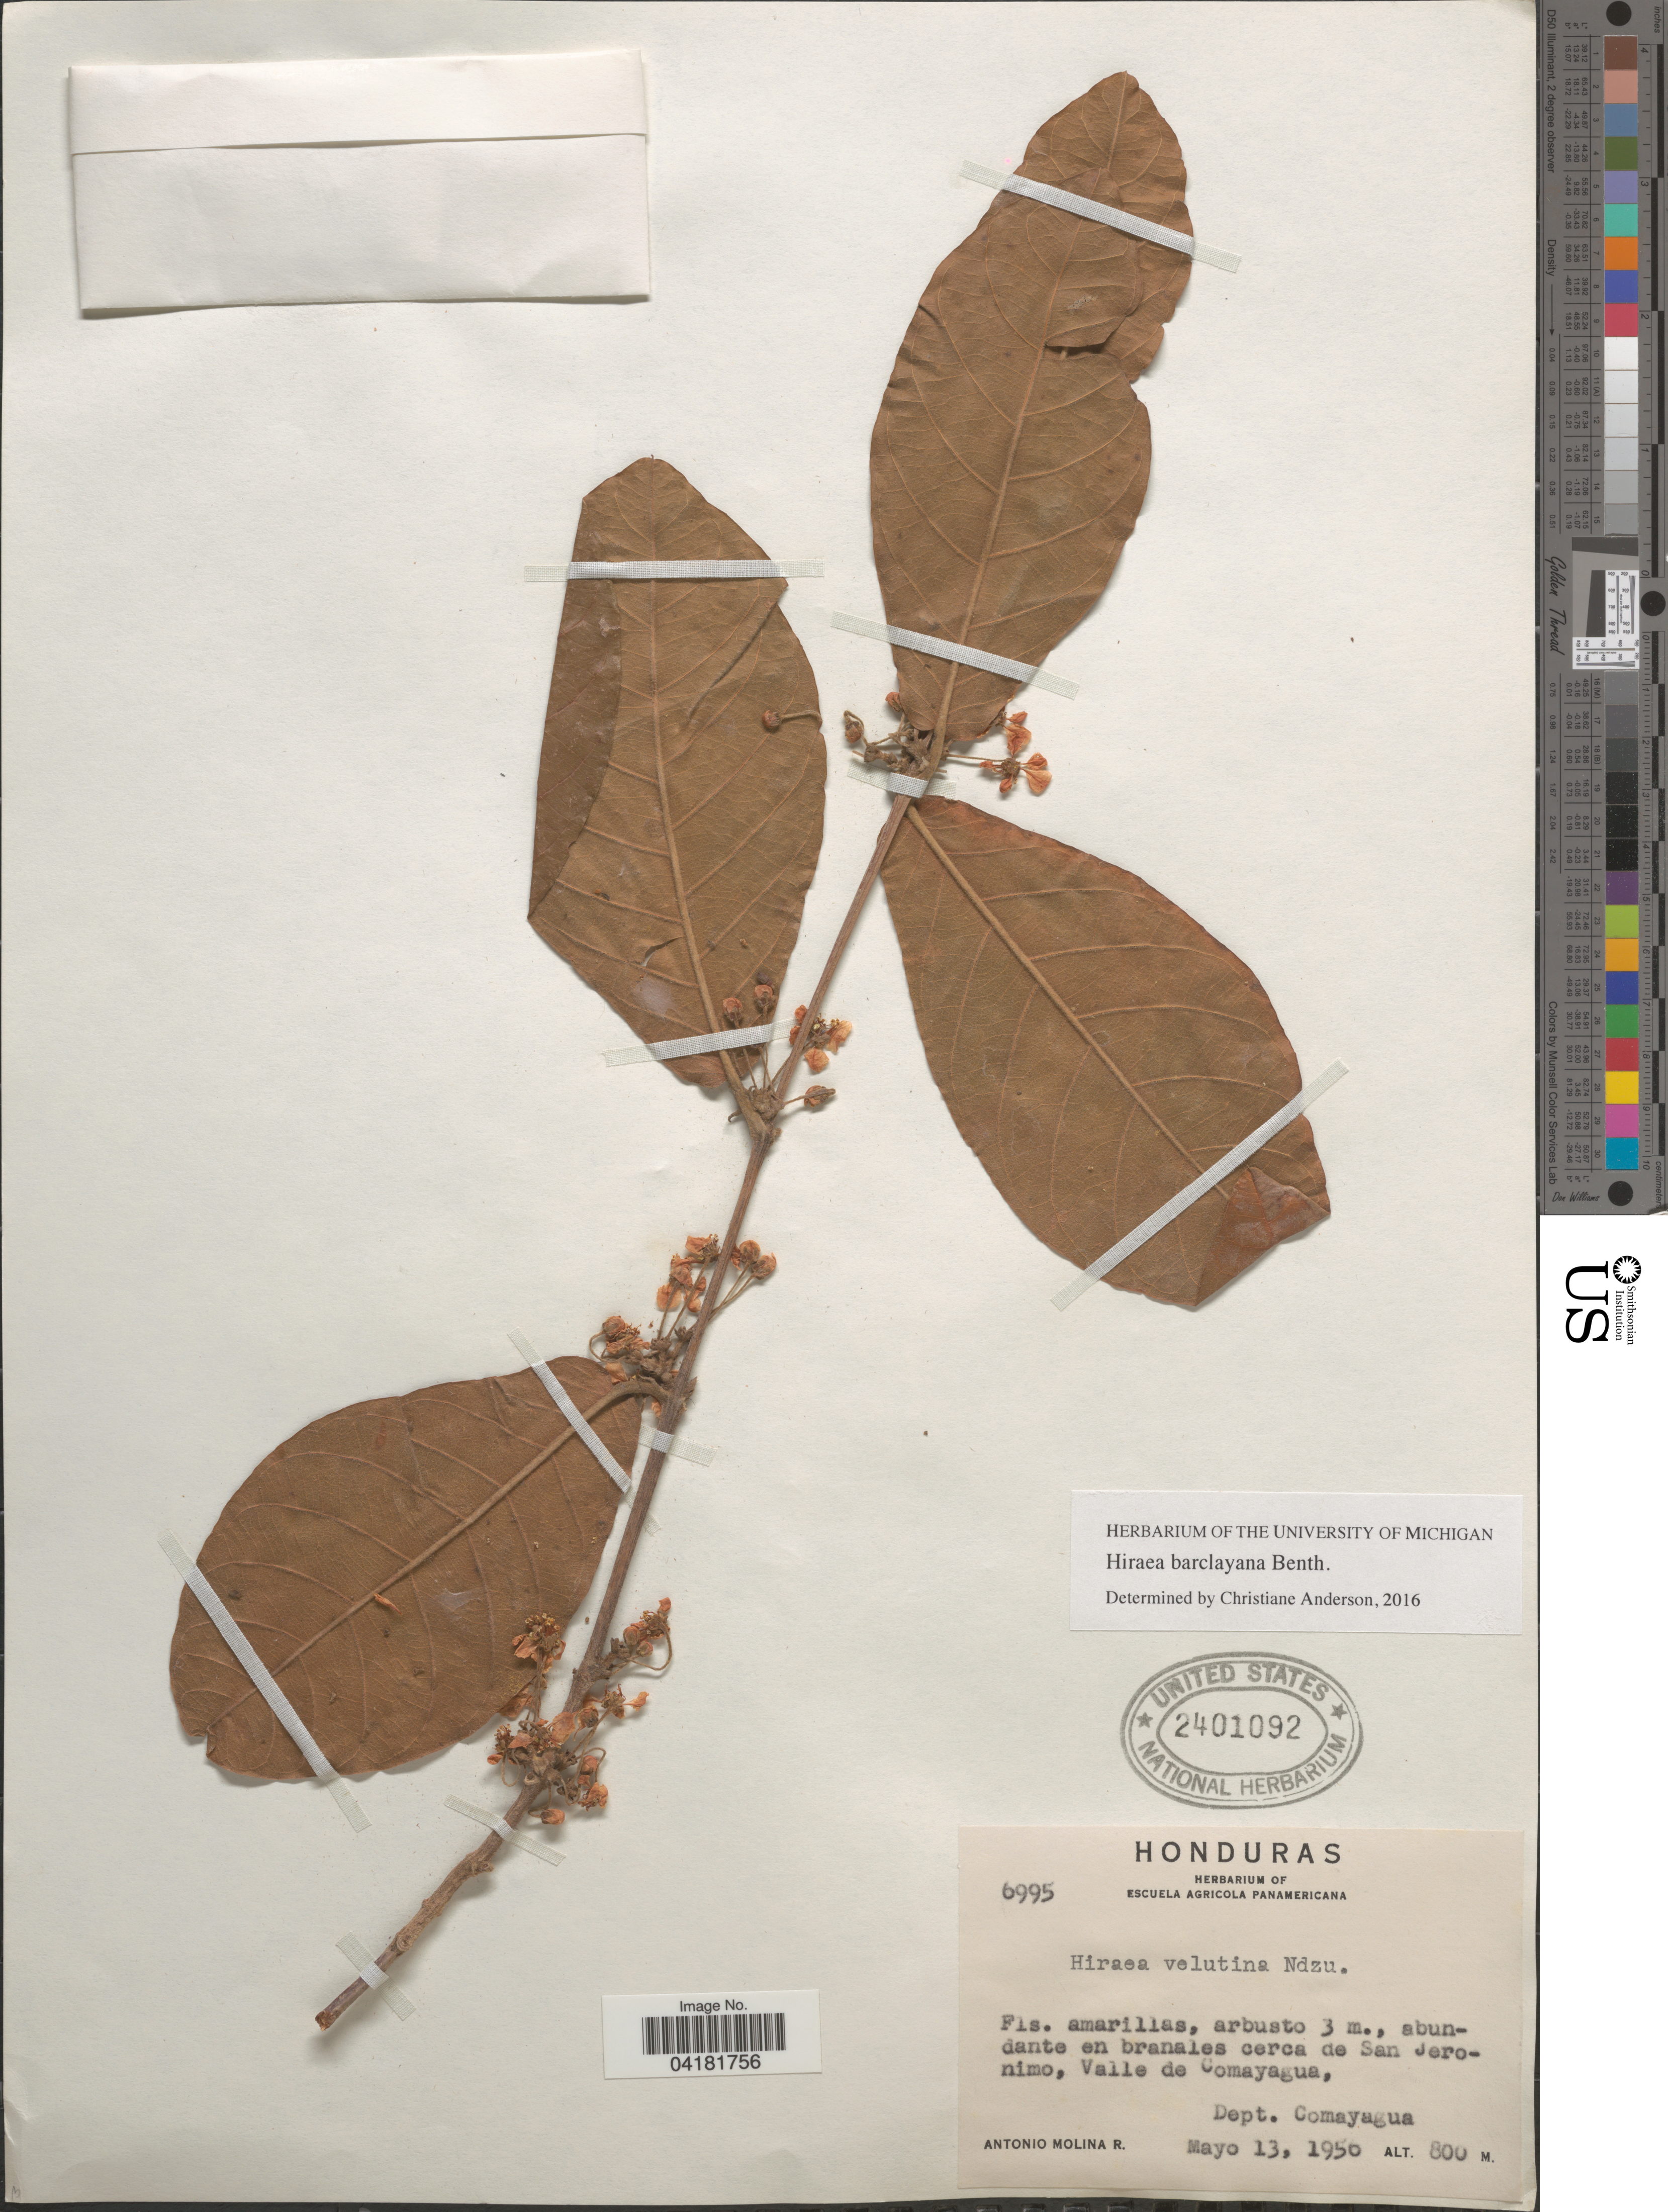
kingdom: Plantae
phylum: Tracheophyta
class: Magnoliopsida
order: Malpighiales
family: Malpighiaceae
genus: Hiraea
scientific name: Hiraea barclayana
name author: Benth.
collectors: A. Molina R.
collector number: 6995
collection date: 1950-05-13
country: Honduras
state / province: Comayagua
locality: Abundante en branales cerca de San Jeronimo, Valle de Comayagua, Dept. Comayagua.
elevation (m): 800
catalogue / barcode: US 2401092